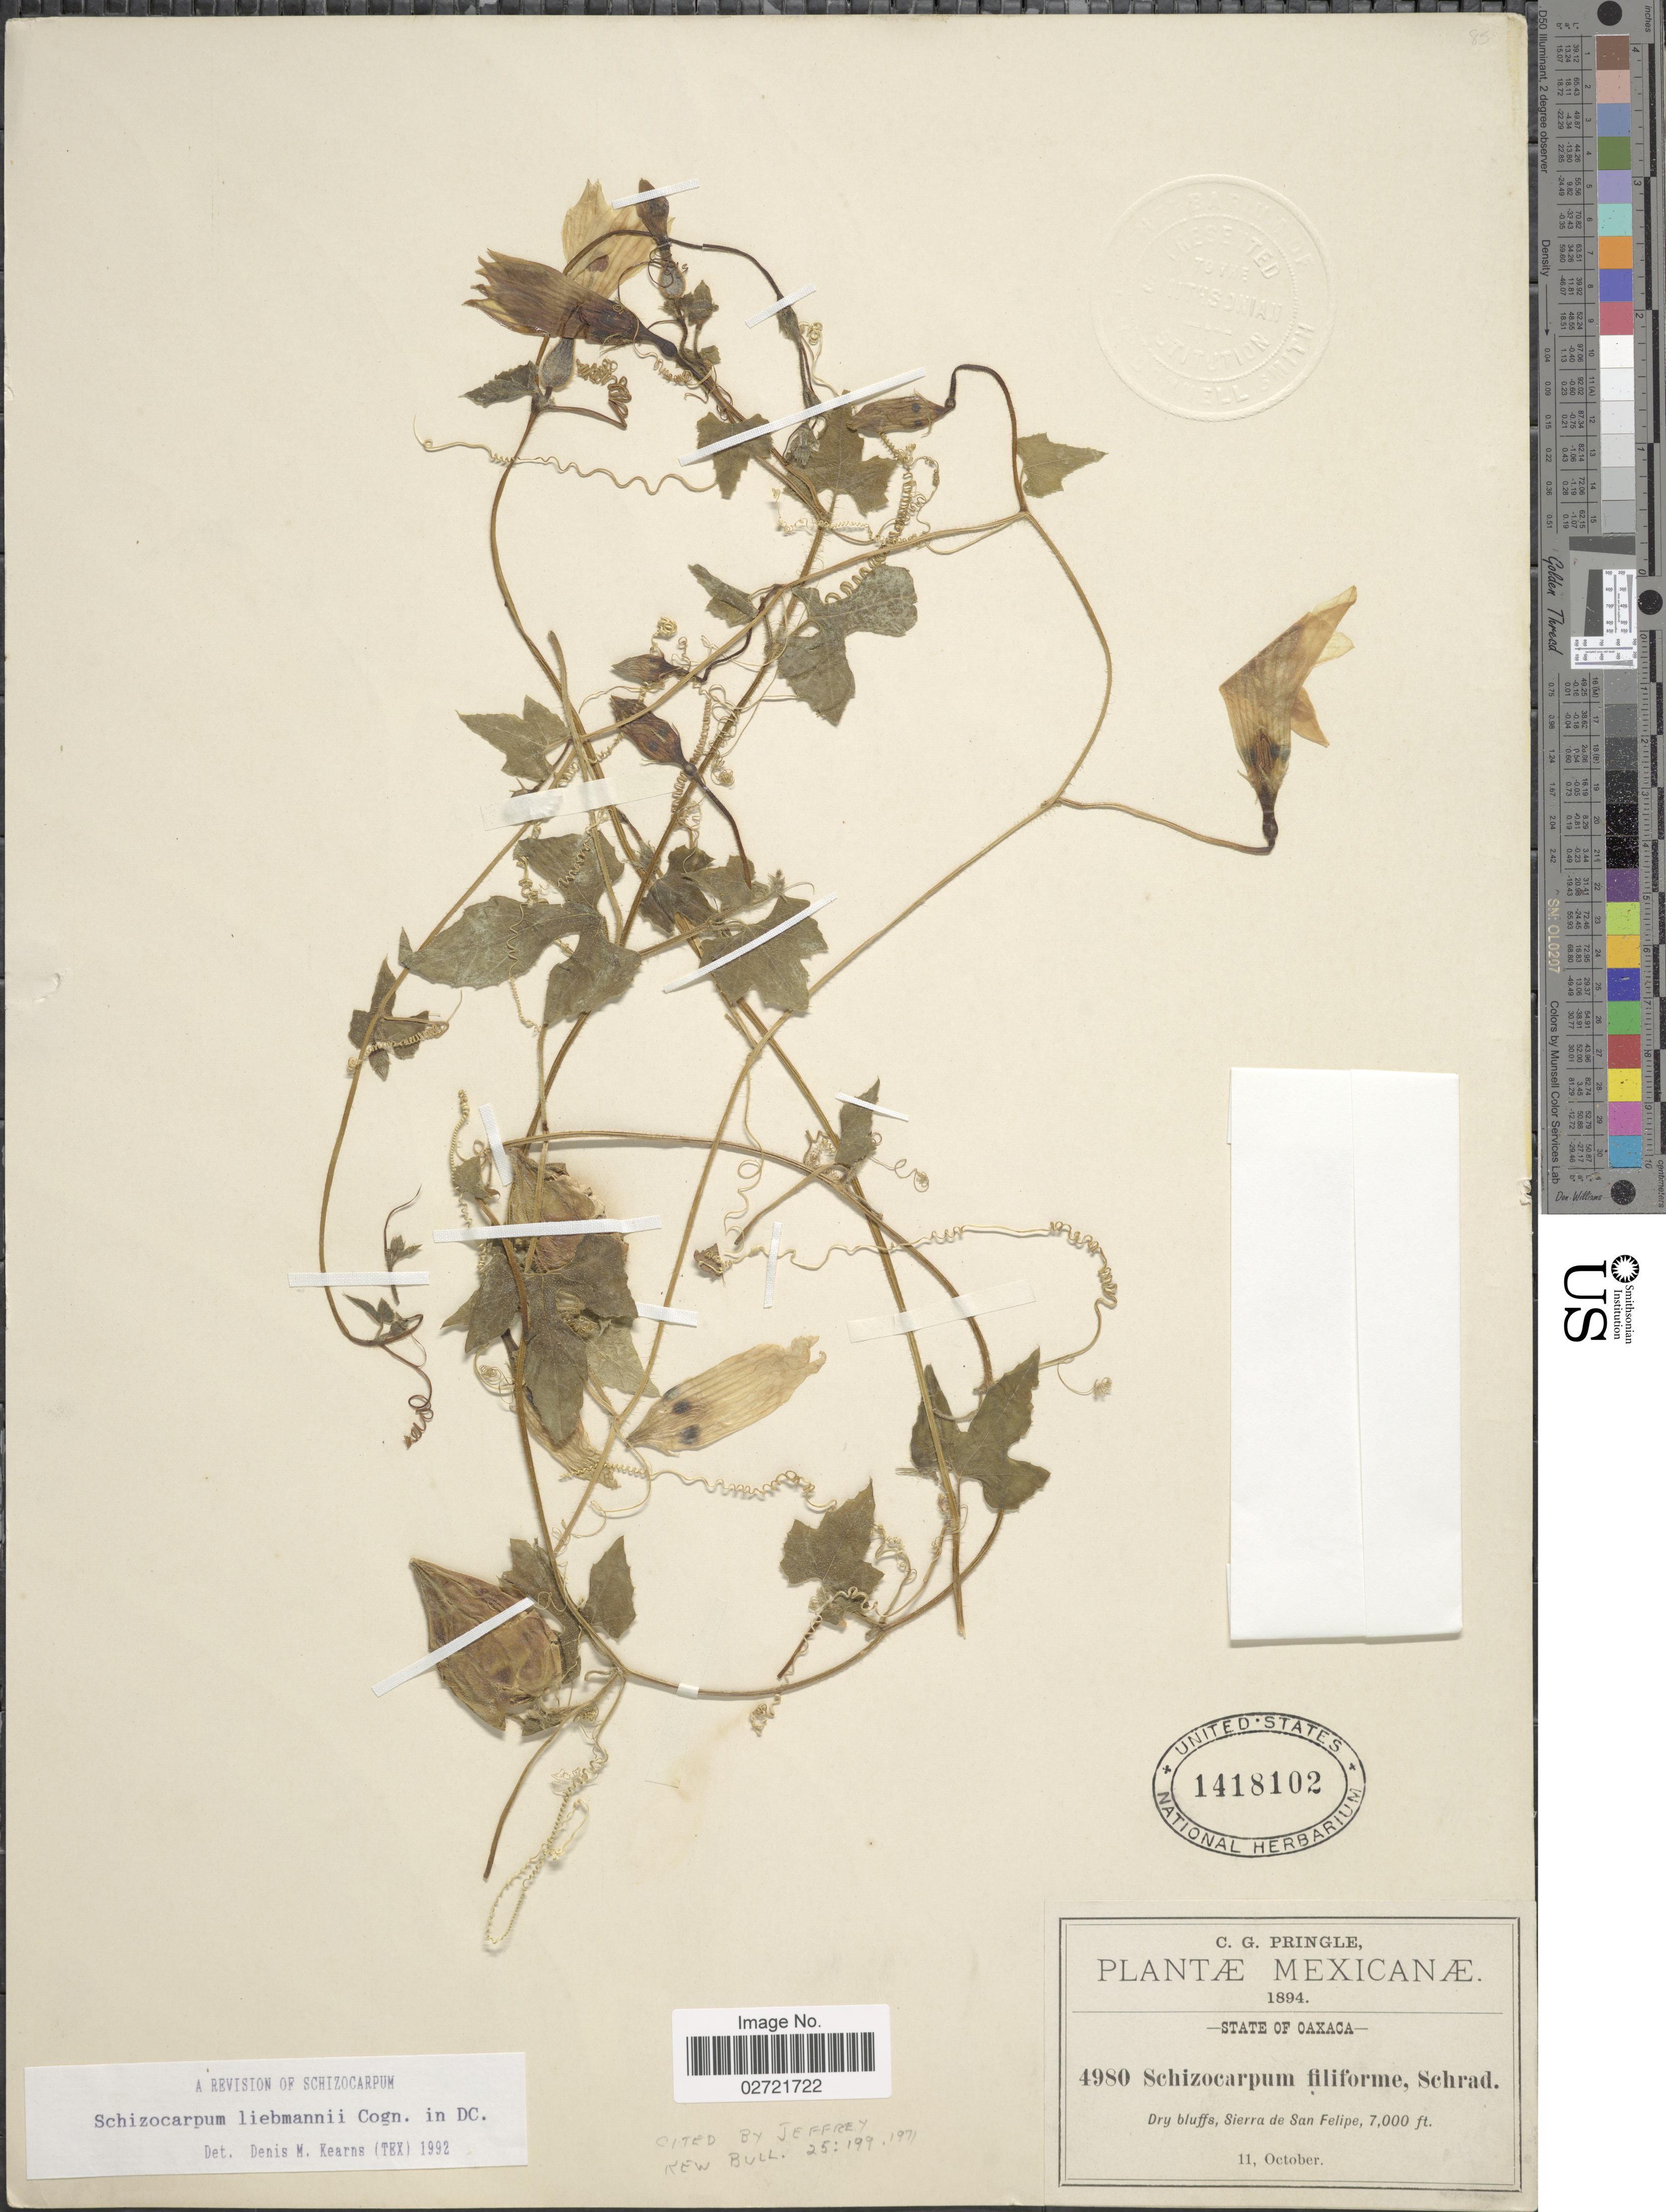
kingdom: Plantae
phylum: Tracheophyta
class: Magnoliopsida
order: Cucurbitales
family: Cucurbitaceae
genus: Schizocarpum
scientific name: Schizocarpum liebmannii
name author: Cogn. in A. DC.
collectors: C. G. Pringle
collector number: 4980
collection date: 1894-10-11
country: Mexico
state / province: Oaxaca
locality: Dry bluffs, Sierra de San Felipe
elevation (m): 2134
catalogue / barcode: US 1418102